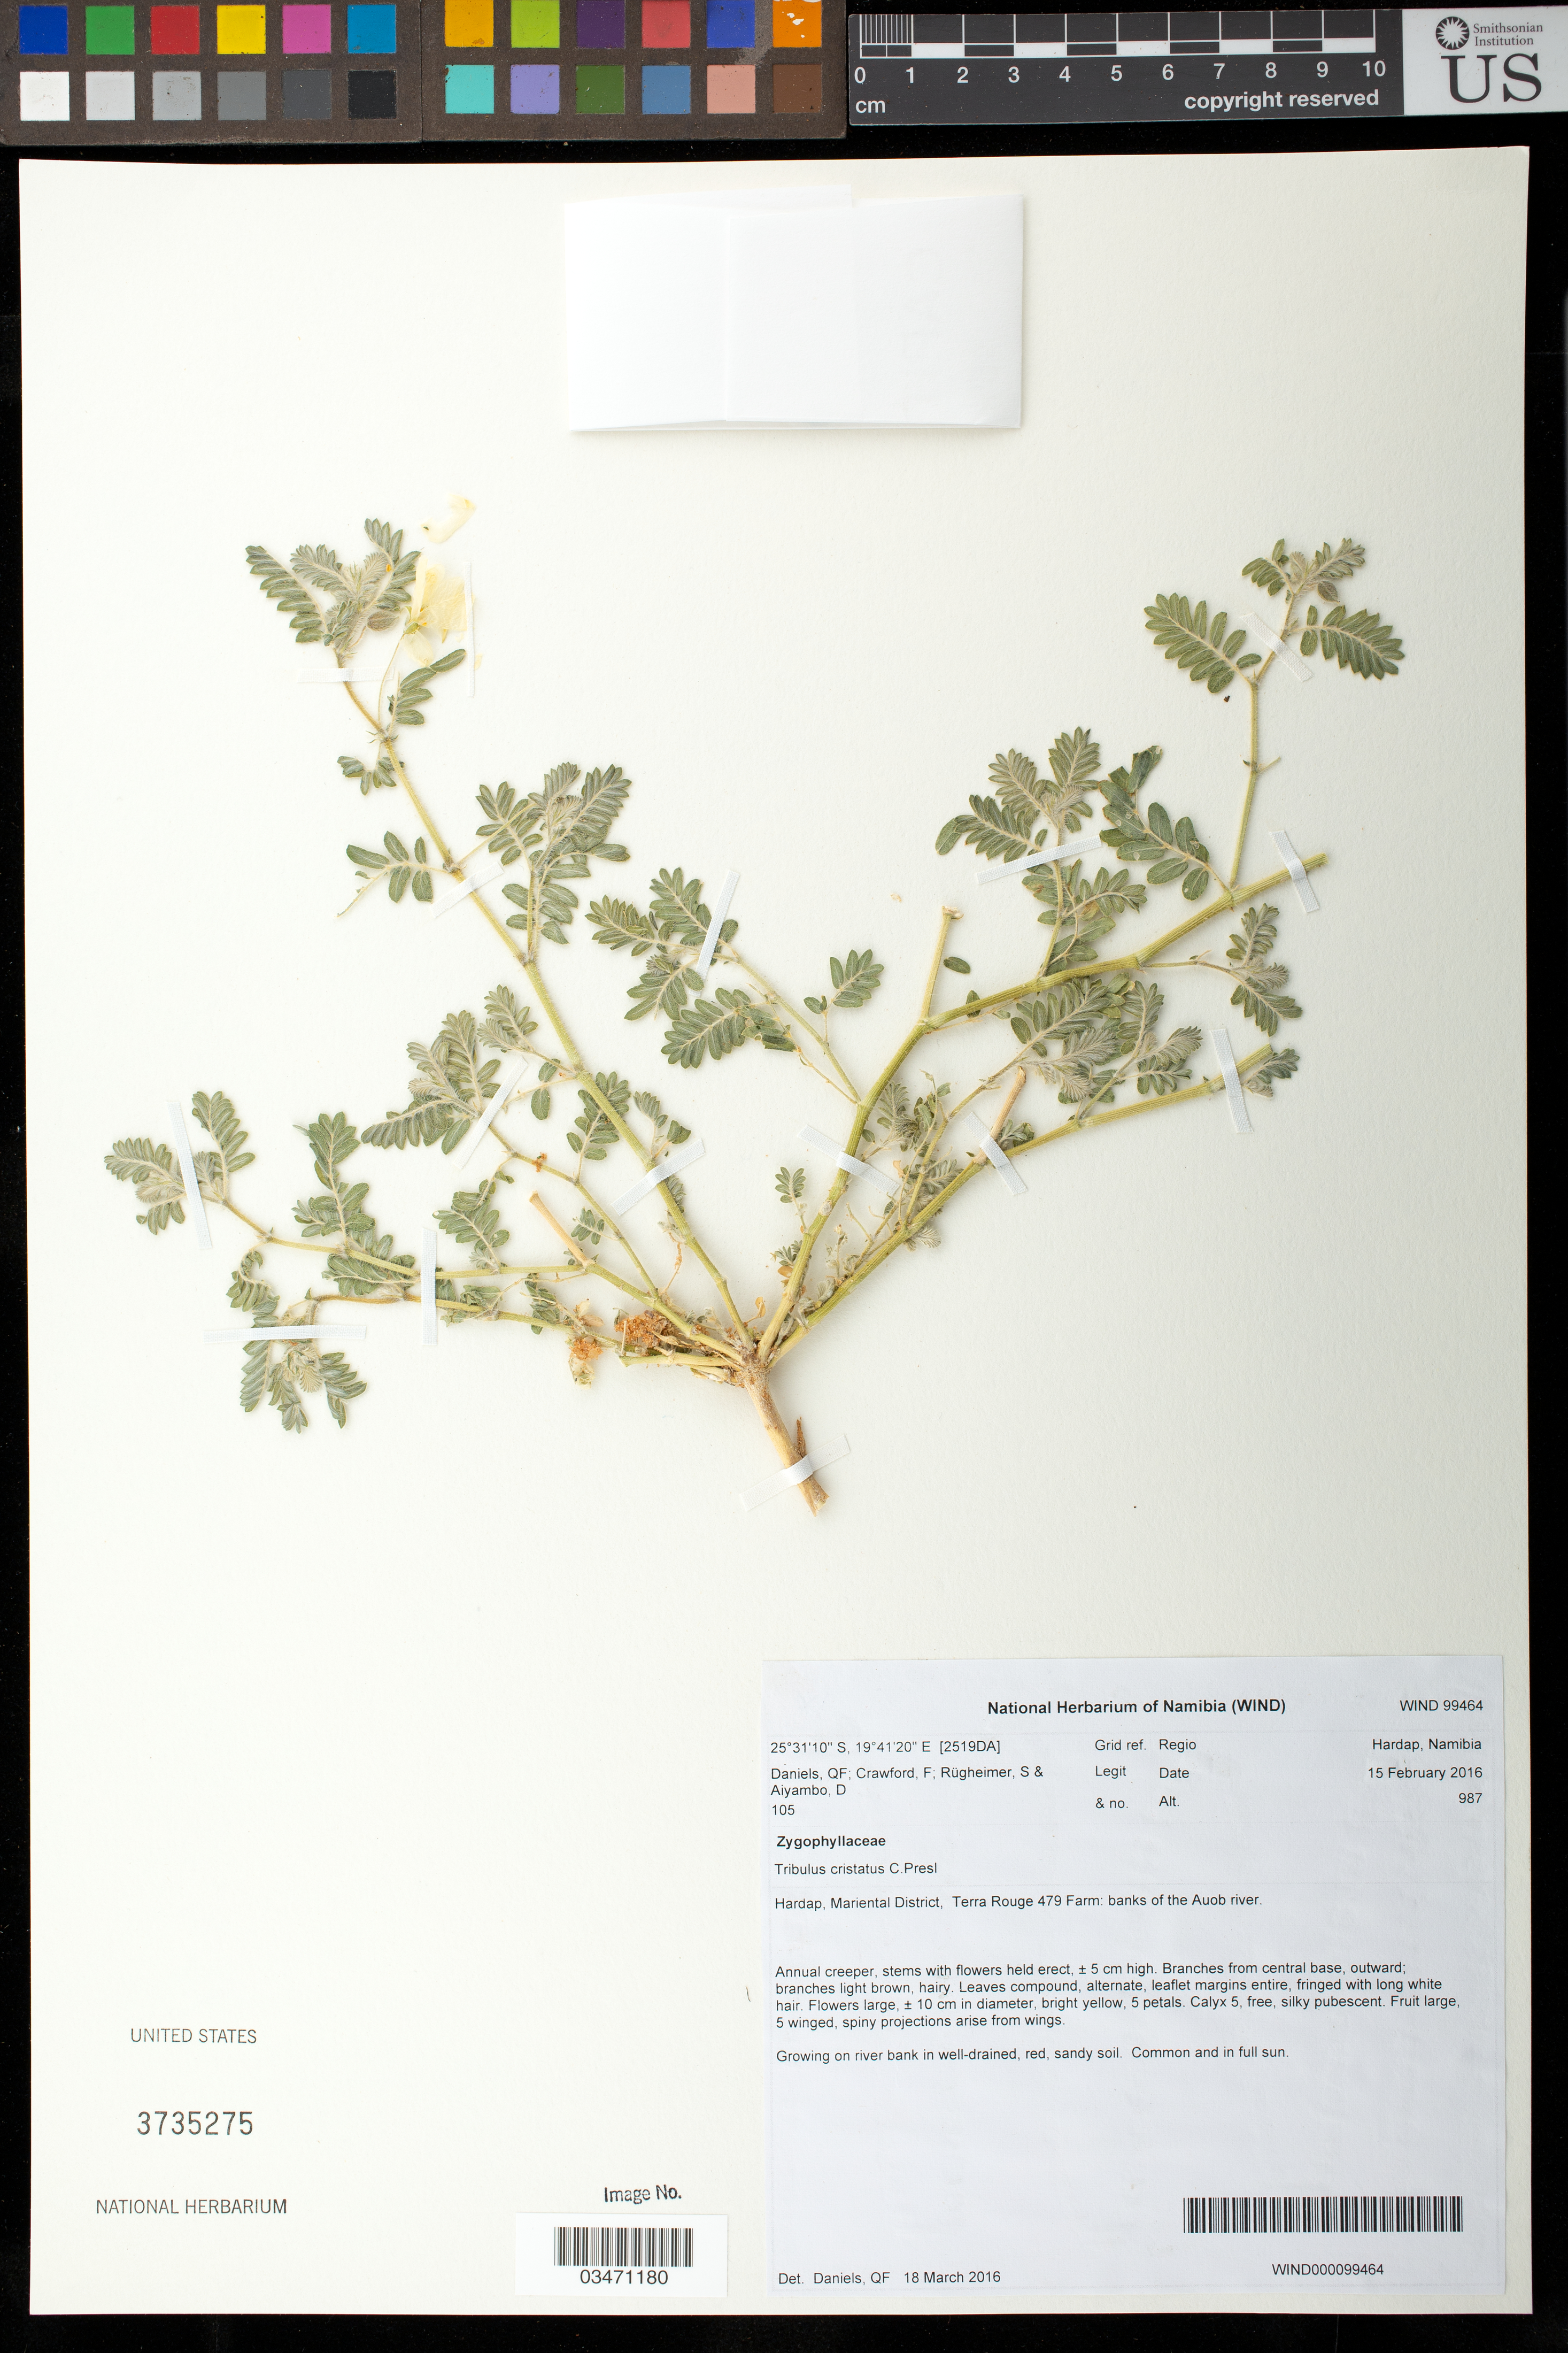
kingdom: Plantae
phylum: Tracheophyta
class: Magnoliopsida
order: Zygophyllales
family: Zygophyllaceae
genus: Tribulus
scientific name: Tribulus cristatus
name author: C. Presl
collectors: F. Crawford, S. Rugheimer & D. Aiyambo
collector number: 105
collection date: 2016-02-15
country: Namibia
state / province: Hardap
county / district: Mariental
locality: Terra Rouge 479 Farm, banks of the Auob river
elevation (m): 987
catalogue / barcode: US 3735275